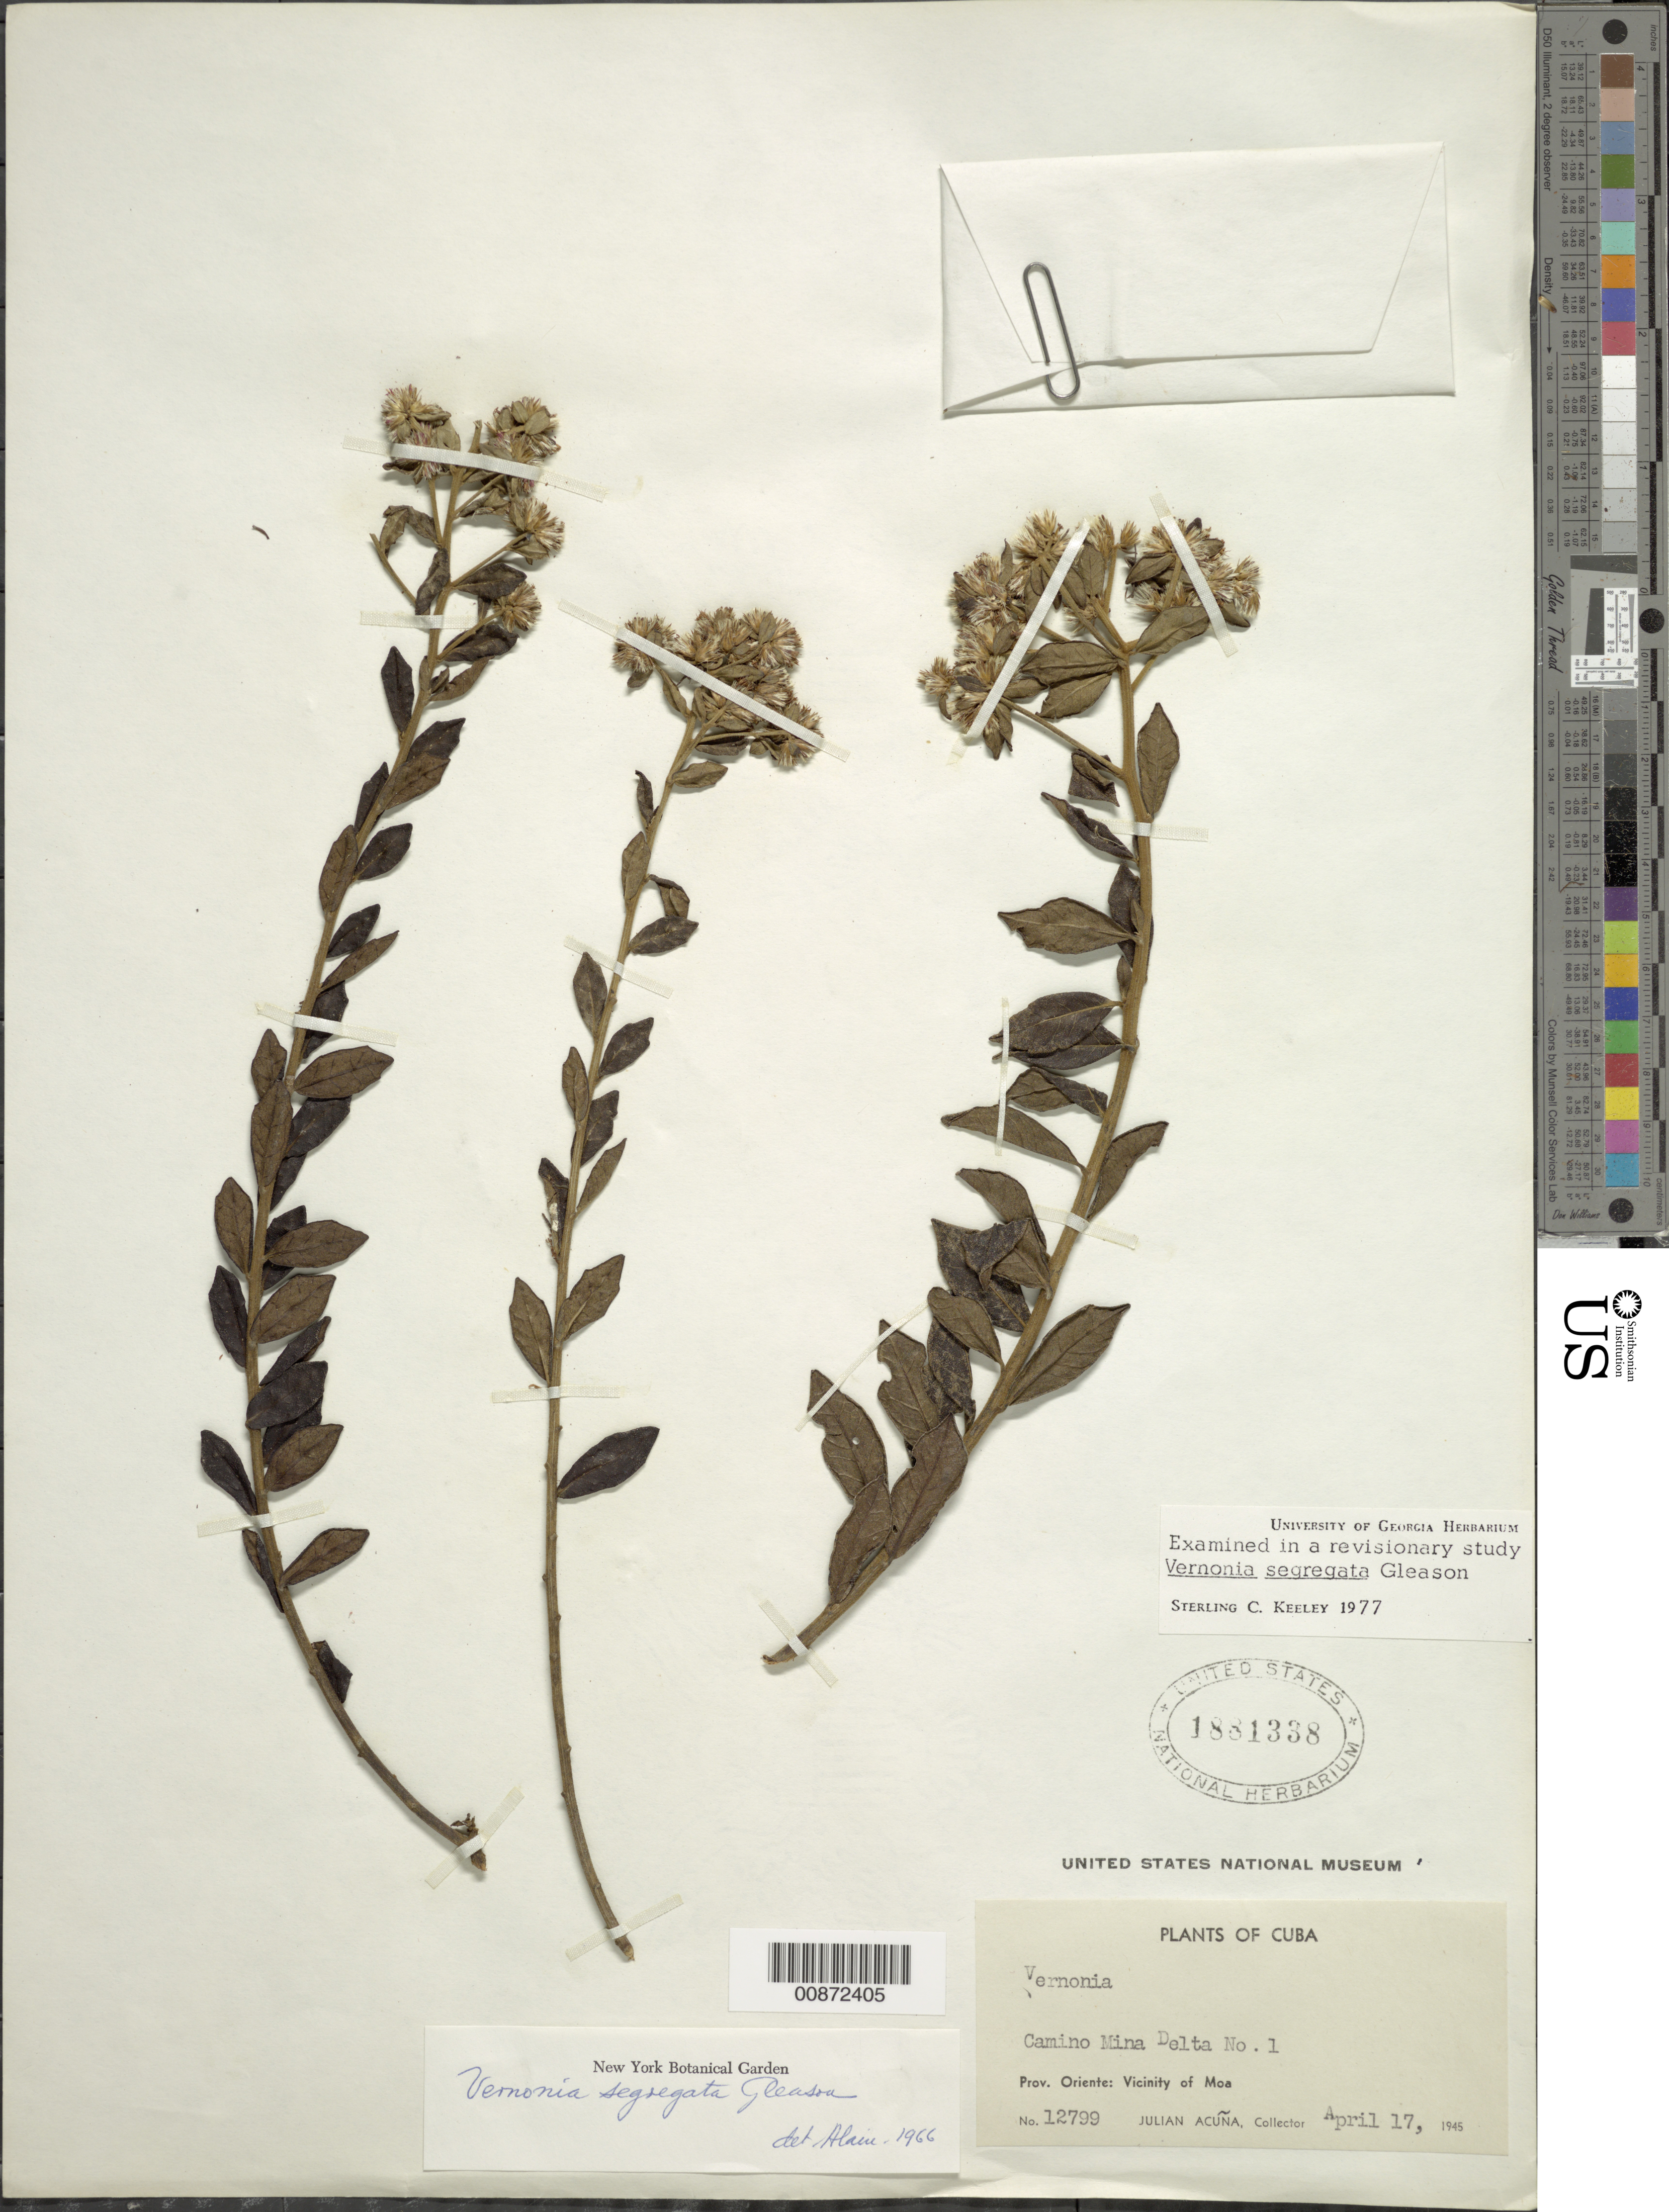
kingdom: Plantae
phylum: Tracheophyta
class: Magnoliopsida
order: Asterales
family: Asteraceae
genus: Lepidaploa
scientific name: Lepidaploa segregata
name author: (Gleason) H. Rob.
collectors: J. Acuña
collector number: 12799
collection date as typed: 17 Apr 1945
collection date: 1945-04-17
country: Cuba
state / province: Oriente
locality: Camino Mina Delta No. 1. Vicinity of Moa.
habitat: Mining camp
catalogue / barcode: US 1881338